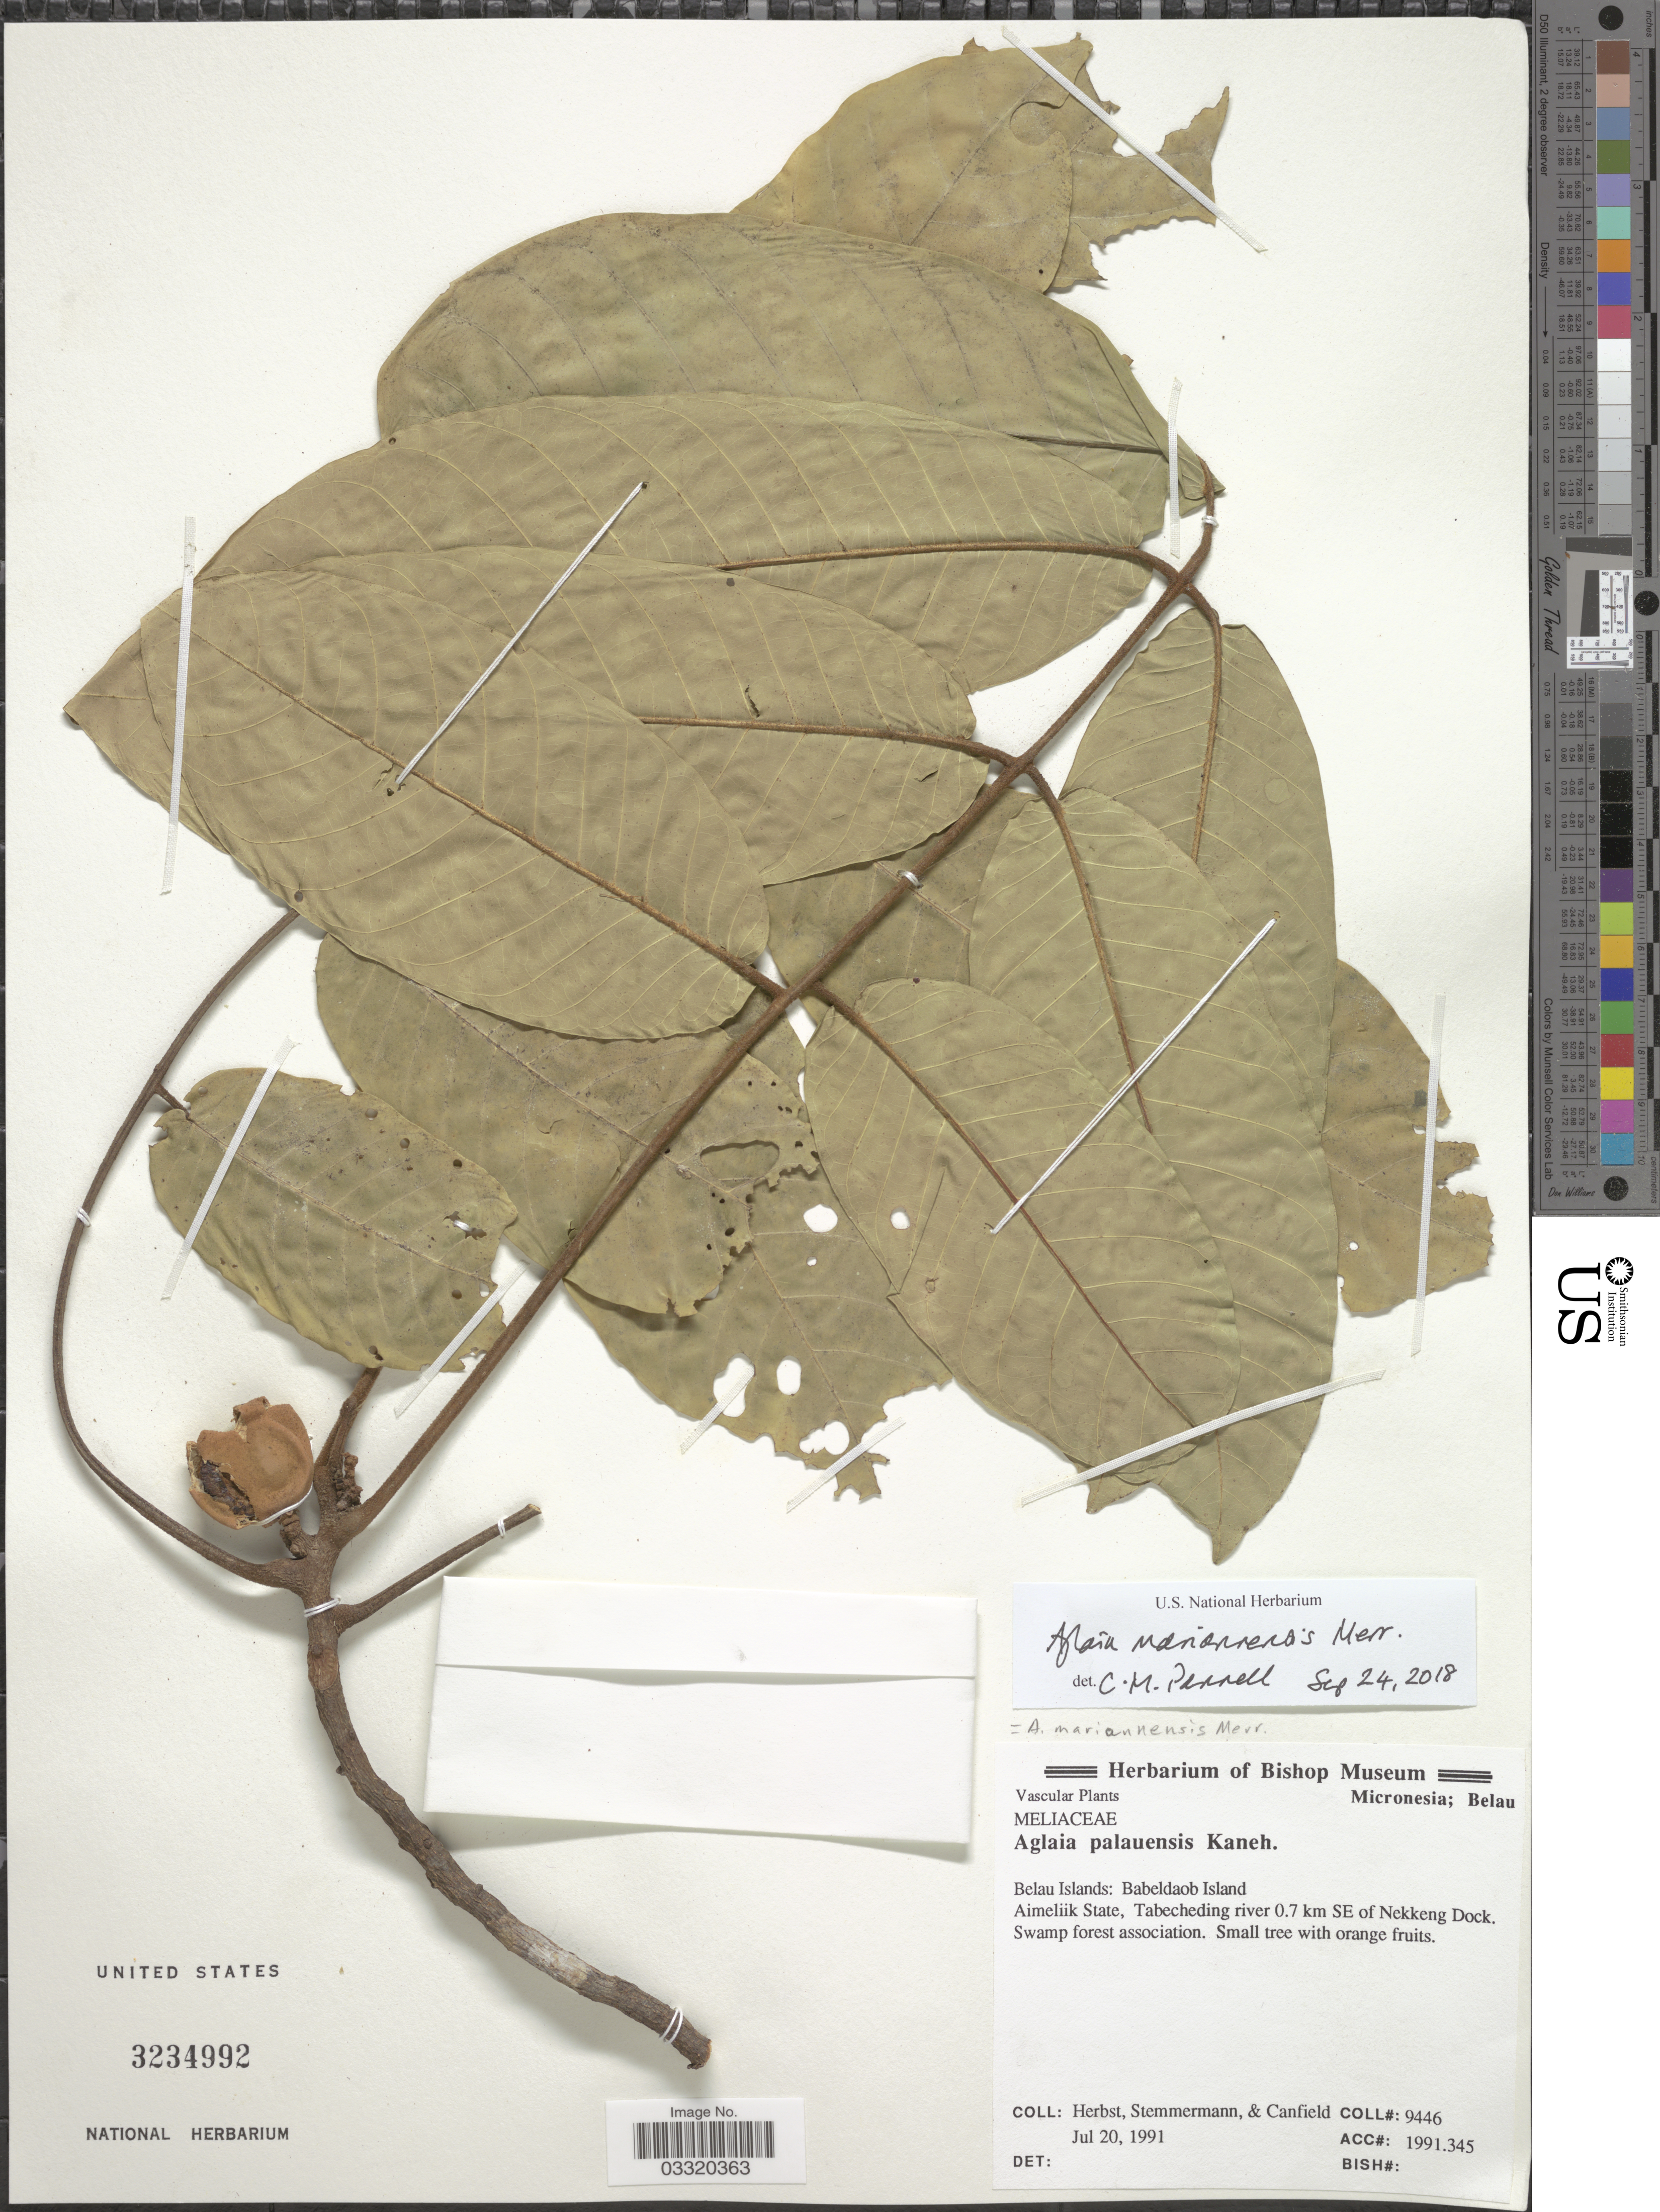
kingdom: Plantae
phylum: Tracheophyta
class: Magnoliopsida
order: Sapindales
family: Meliaceae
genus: Aglaia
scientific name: Aglaia mariannensis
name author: Merr.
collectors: -. Herbst, -. Stemmermann & -. Canfield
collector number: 9446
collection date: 1991-07-20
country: Palau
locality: Belau Islands: Babeldaob Island. Ameliik State, Tabecheding river 0.7 km SE of Nekkeng Dock.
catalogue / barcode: US 3234992